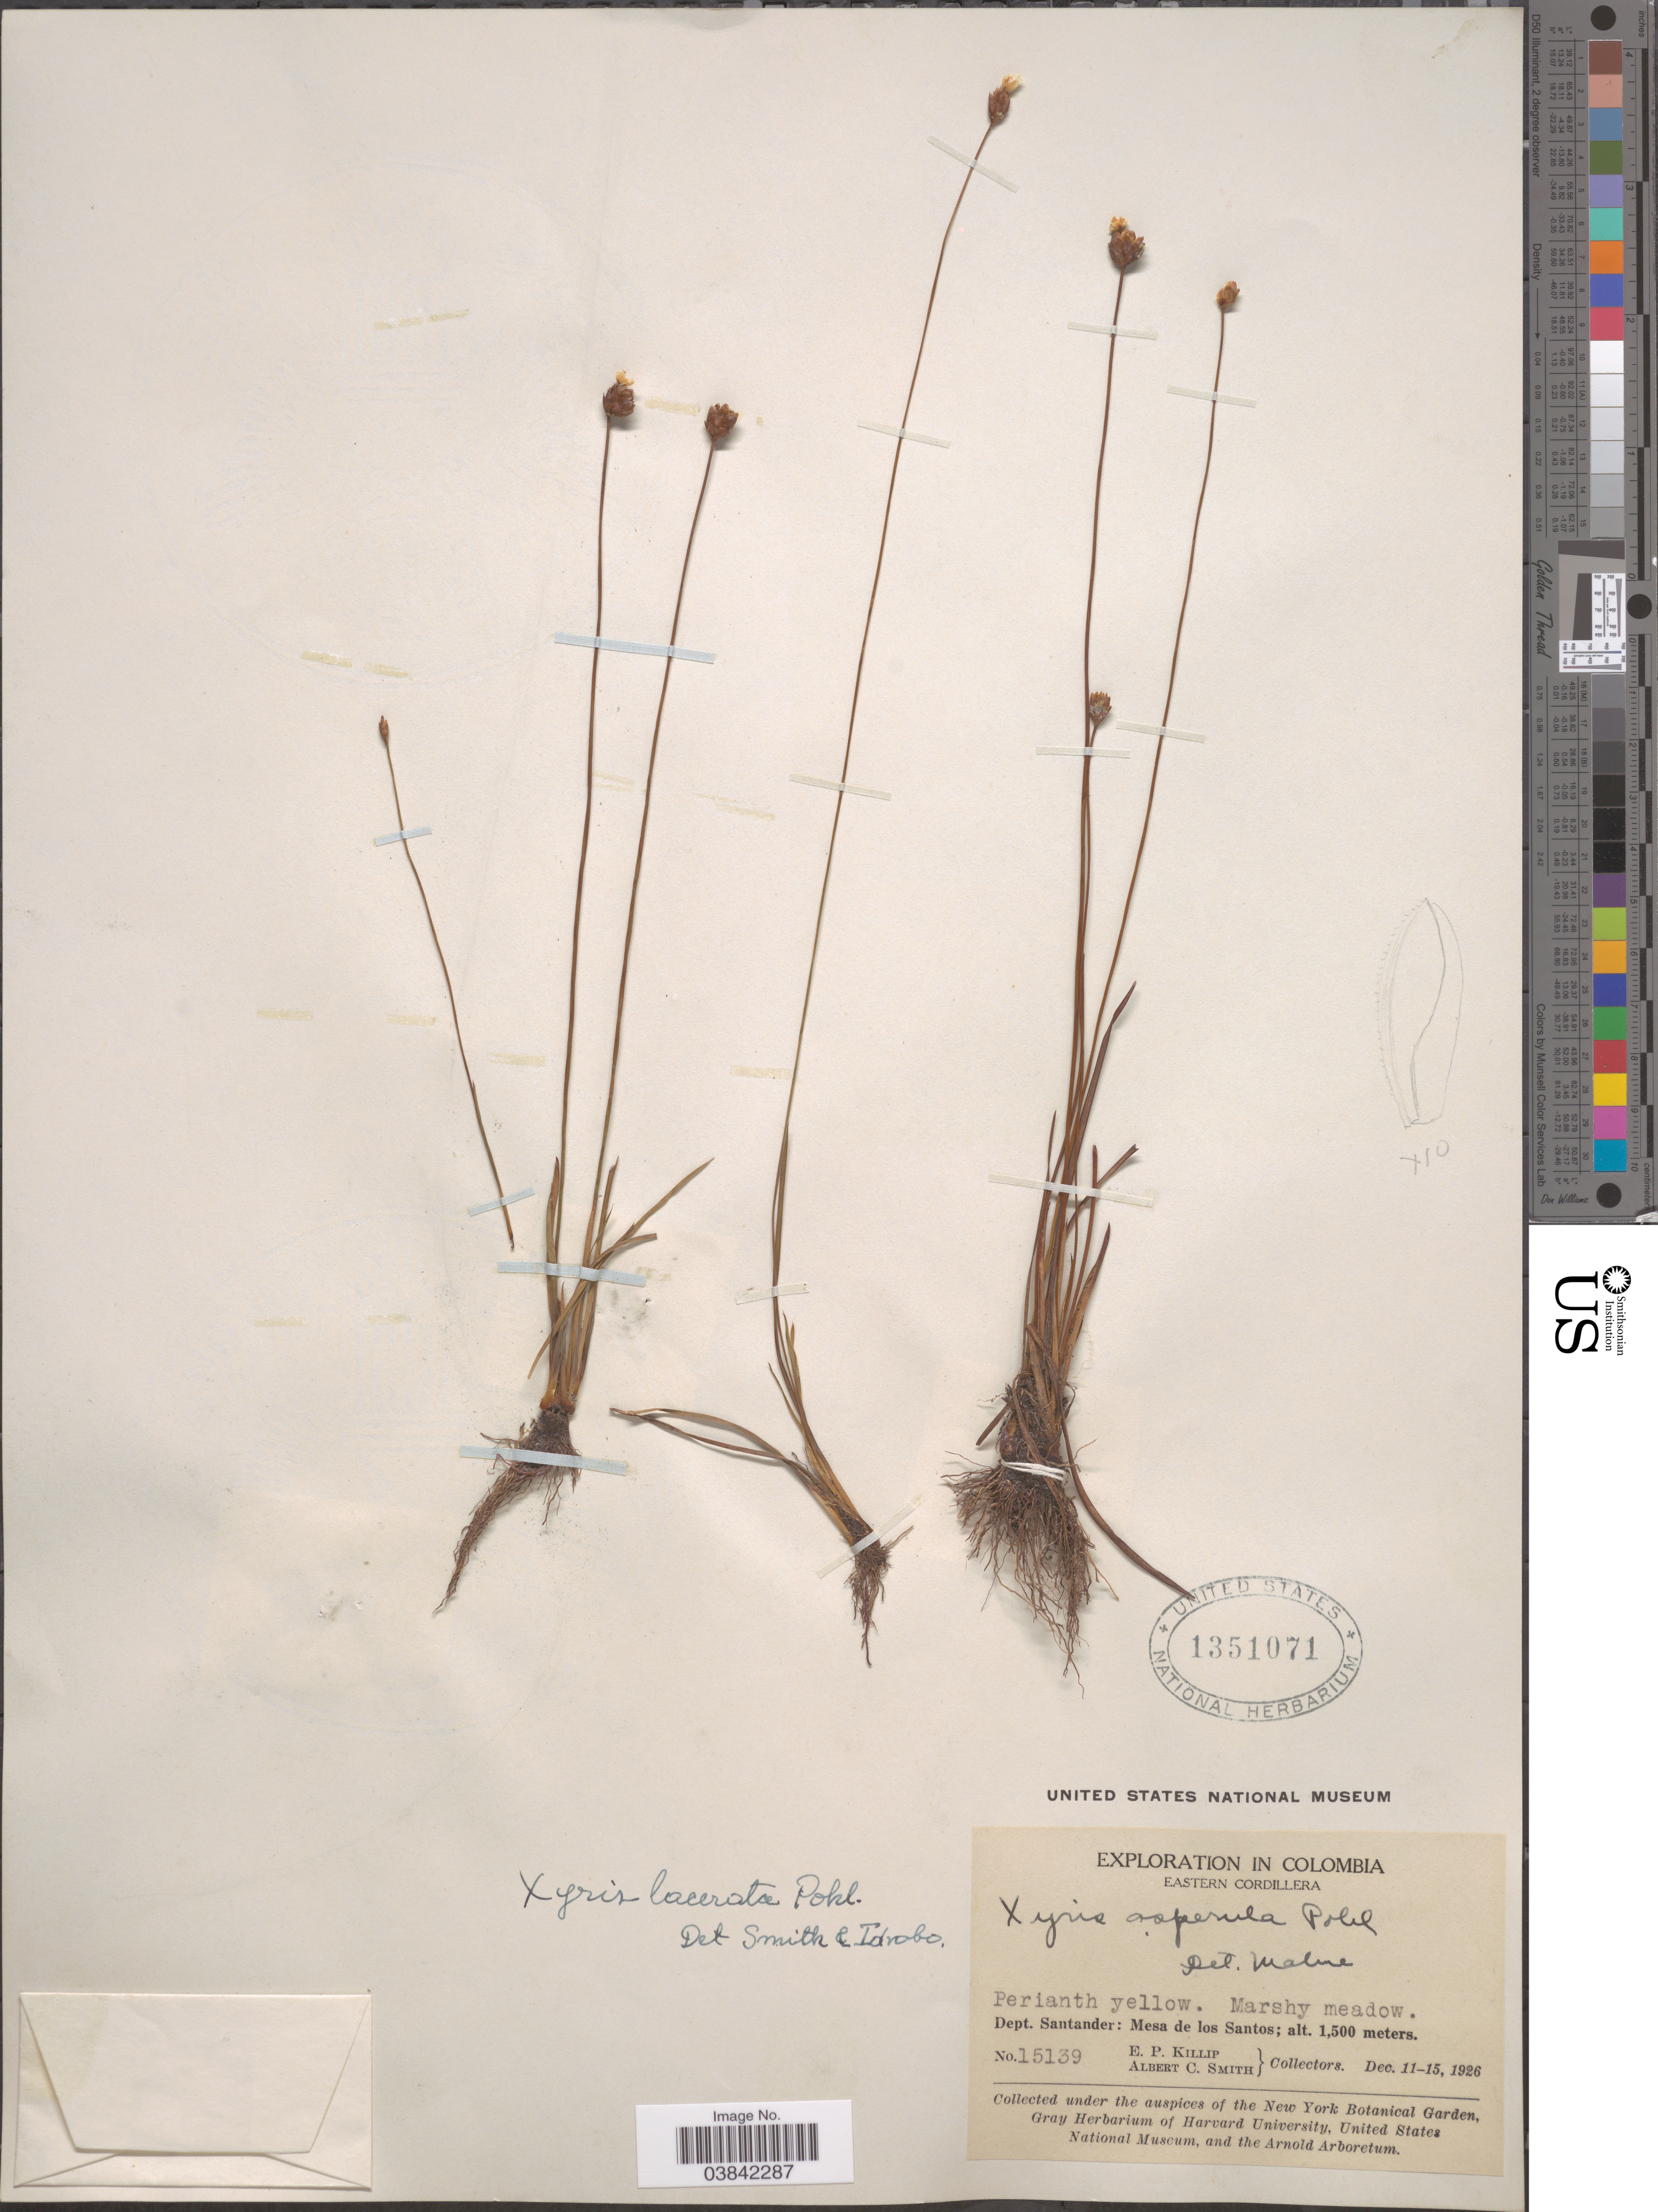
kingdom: Plantae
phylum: Tracheophyta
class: Liliopsida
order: Poales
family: Xyridaceae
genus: Xyris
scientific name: Xyris lacerata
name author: Pohl ex Seub.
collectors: E. P. Killip & A. C. Smith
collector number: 15139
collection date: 1926-12-11/1926-12-15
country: Colombia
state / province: Santander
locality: Eastern Cordillera. Dept. Santander: Mesa de los Santos.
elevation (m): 1500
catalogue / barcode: US 1351071